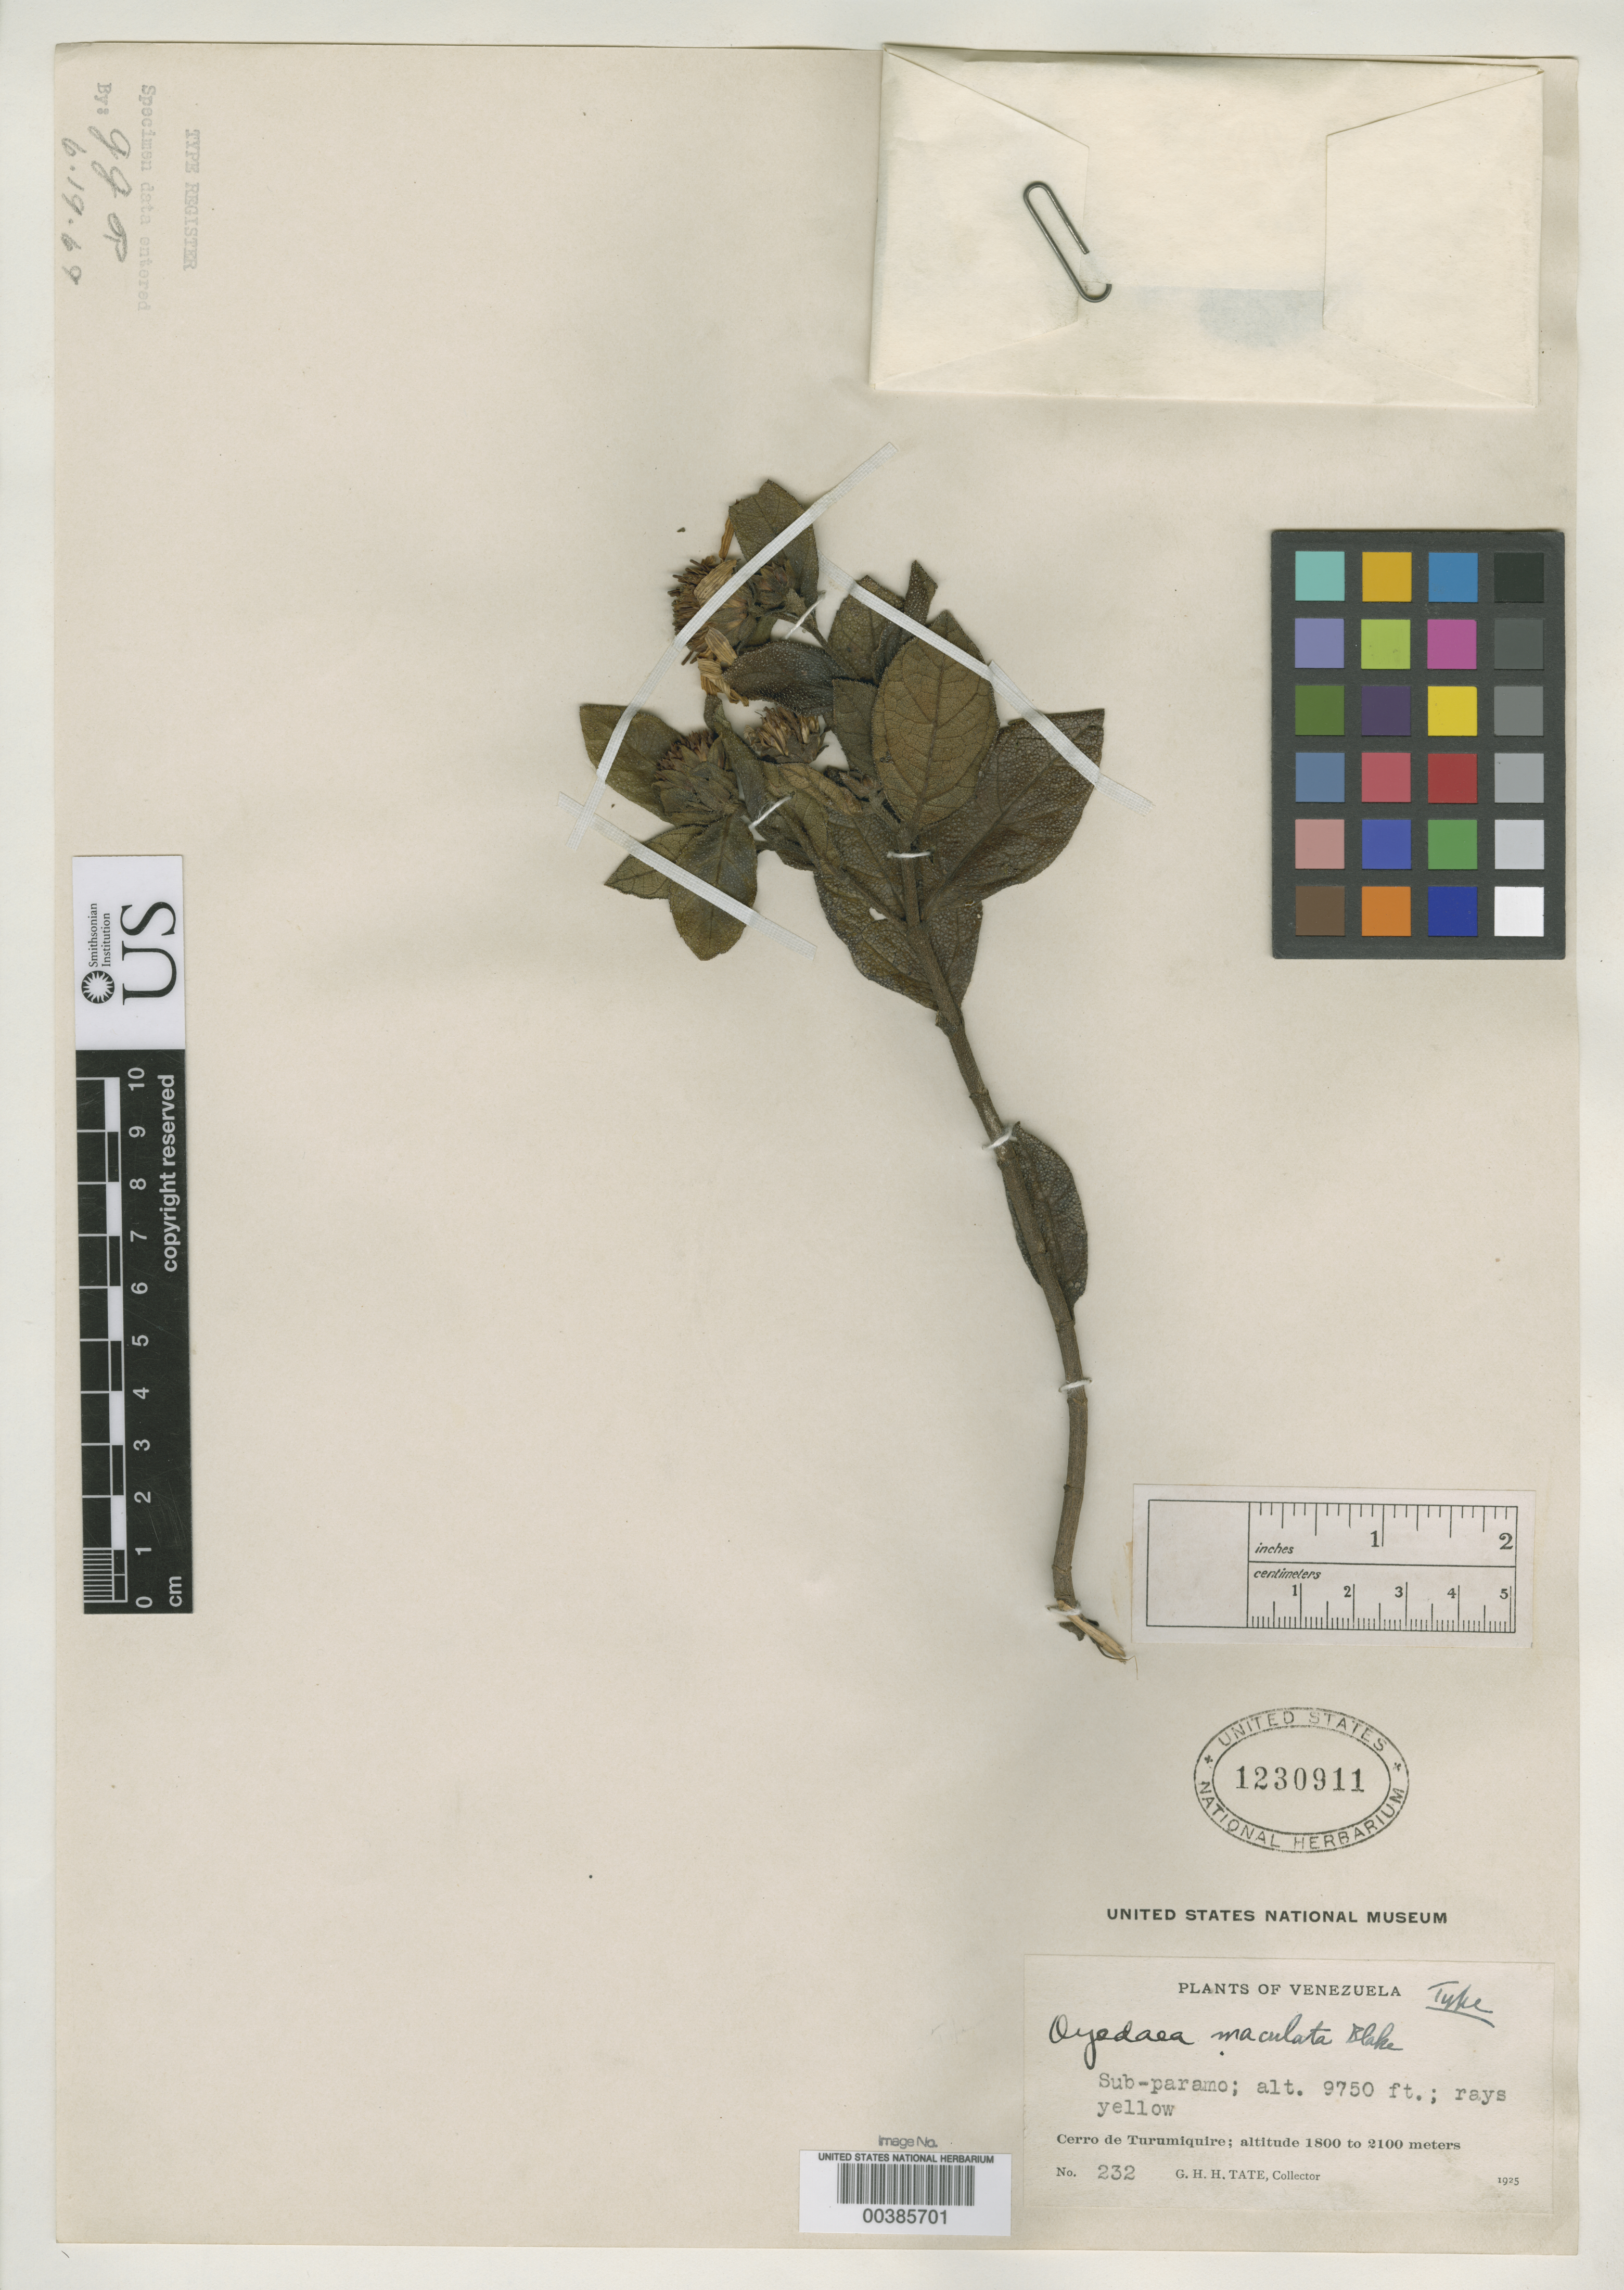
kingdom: Plantae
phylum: Tracheophyta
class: Magnoliopsida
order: Asterales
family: Asteraceae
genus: Oyedaea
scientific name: Oyedaea maculata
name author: S.F. Blake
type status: Holotype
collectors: G. H. H.Tate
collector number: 232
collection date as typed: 1925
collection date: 1925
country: Venezuela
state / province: Sucre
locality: Cerro de Turumiquire.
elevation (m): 2972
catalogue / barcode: US 1230911